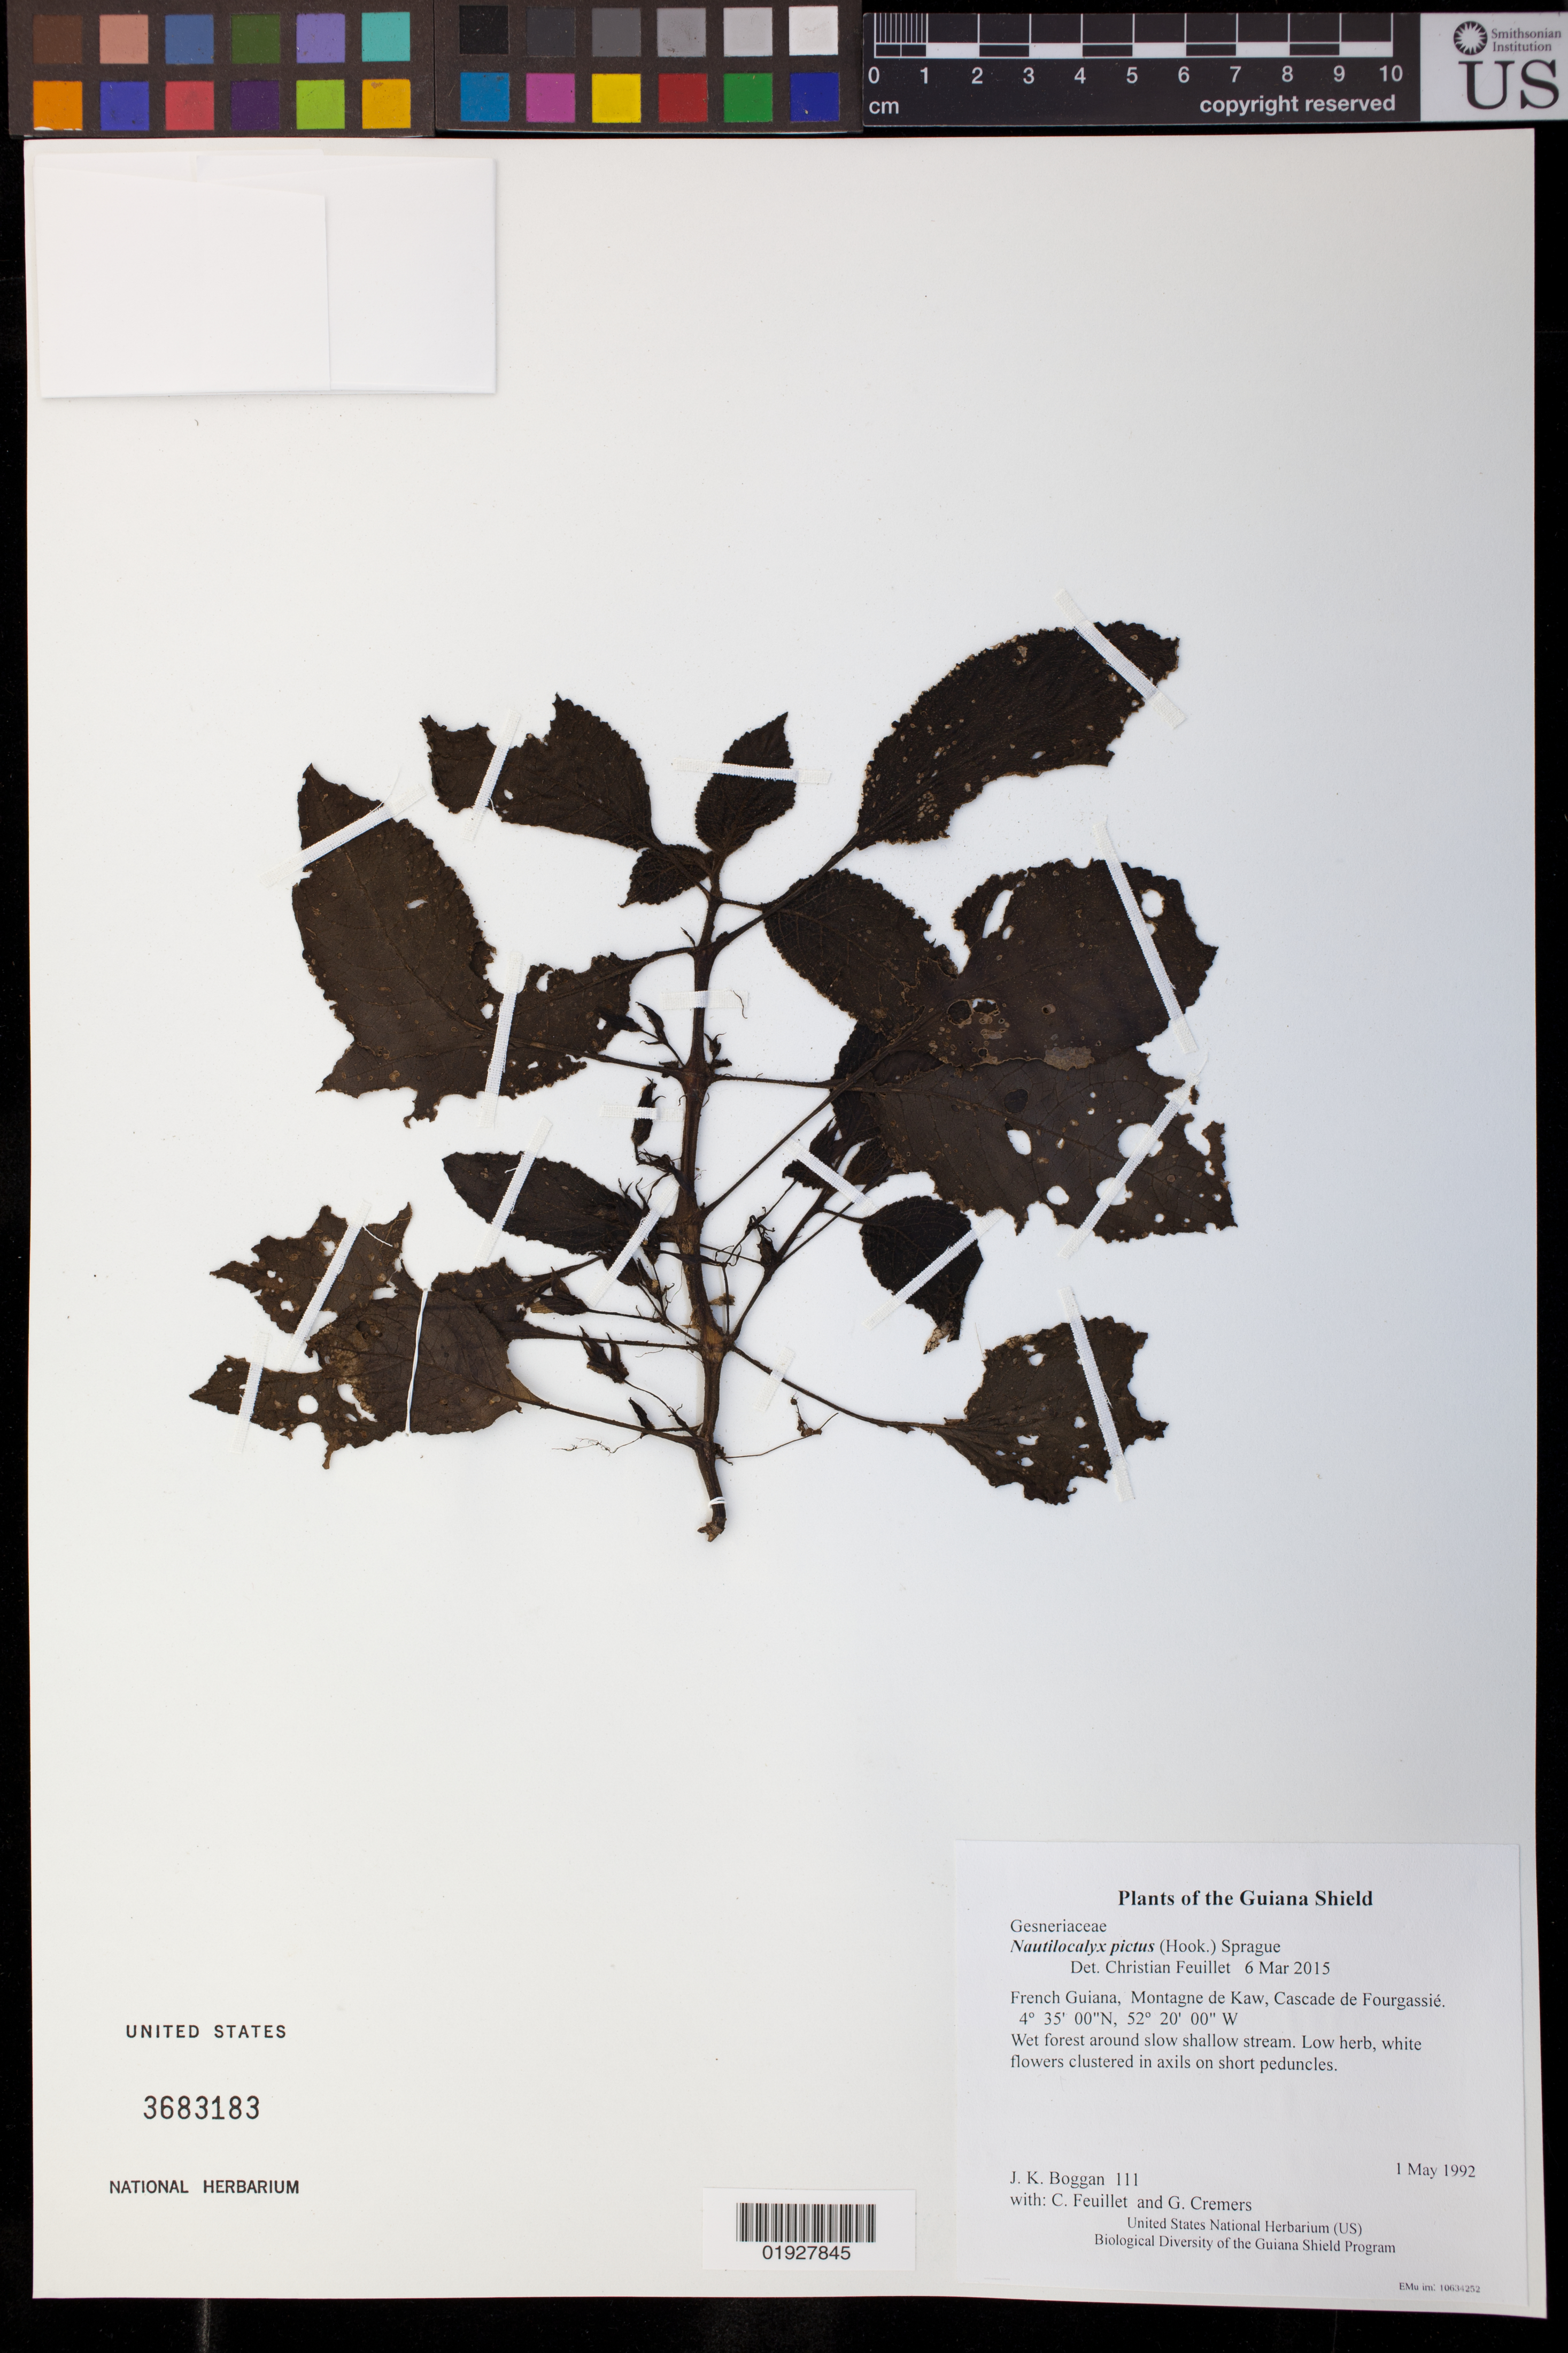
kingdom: Plantae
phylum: Tracheophyta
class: Magnoliopsida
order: Lamiales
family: Gesneriaceae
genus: Nautilocalyx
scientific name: Nautilocalyx pictus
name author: (Hook.) Sprague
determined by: Feuillet, C.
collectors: J. K. Boggan, C. Feuillet & G. Cremers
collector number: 111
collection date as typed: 1 May 1992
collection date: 1992-05-01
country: French Guiana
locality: Montagne de Kaw, Cascade de Fourgassié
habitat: Wet forest around slow shallow stream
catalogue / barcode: US 3683183